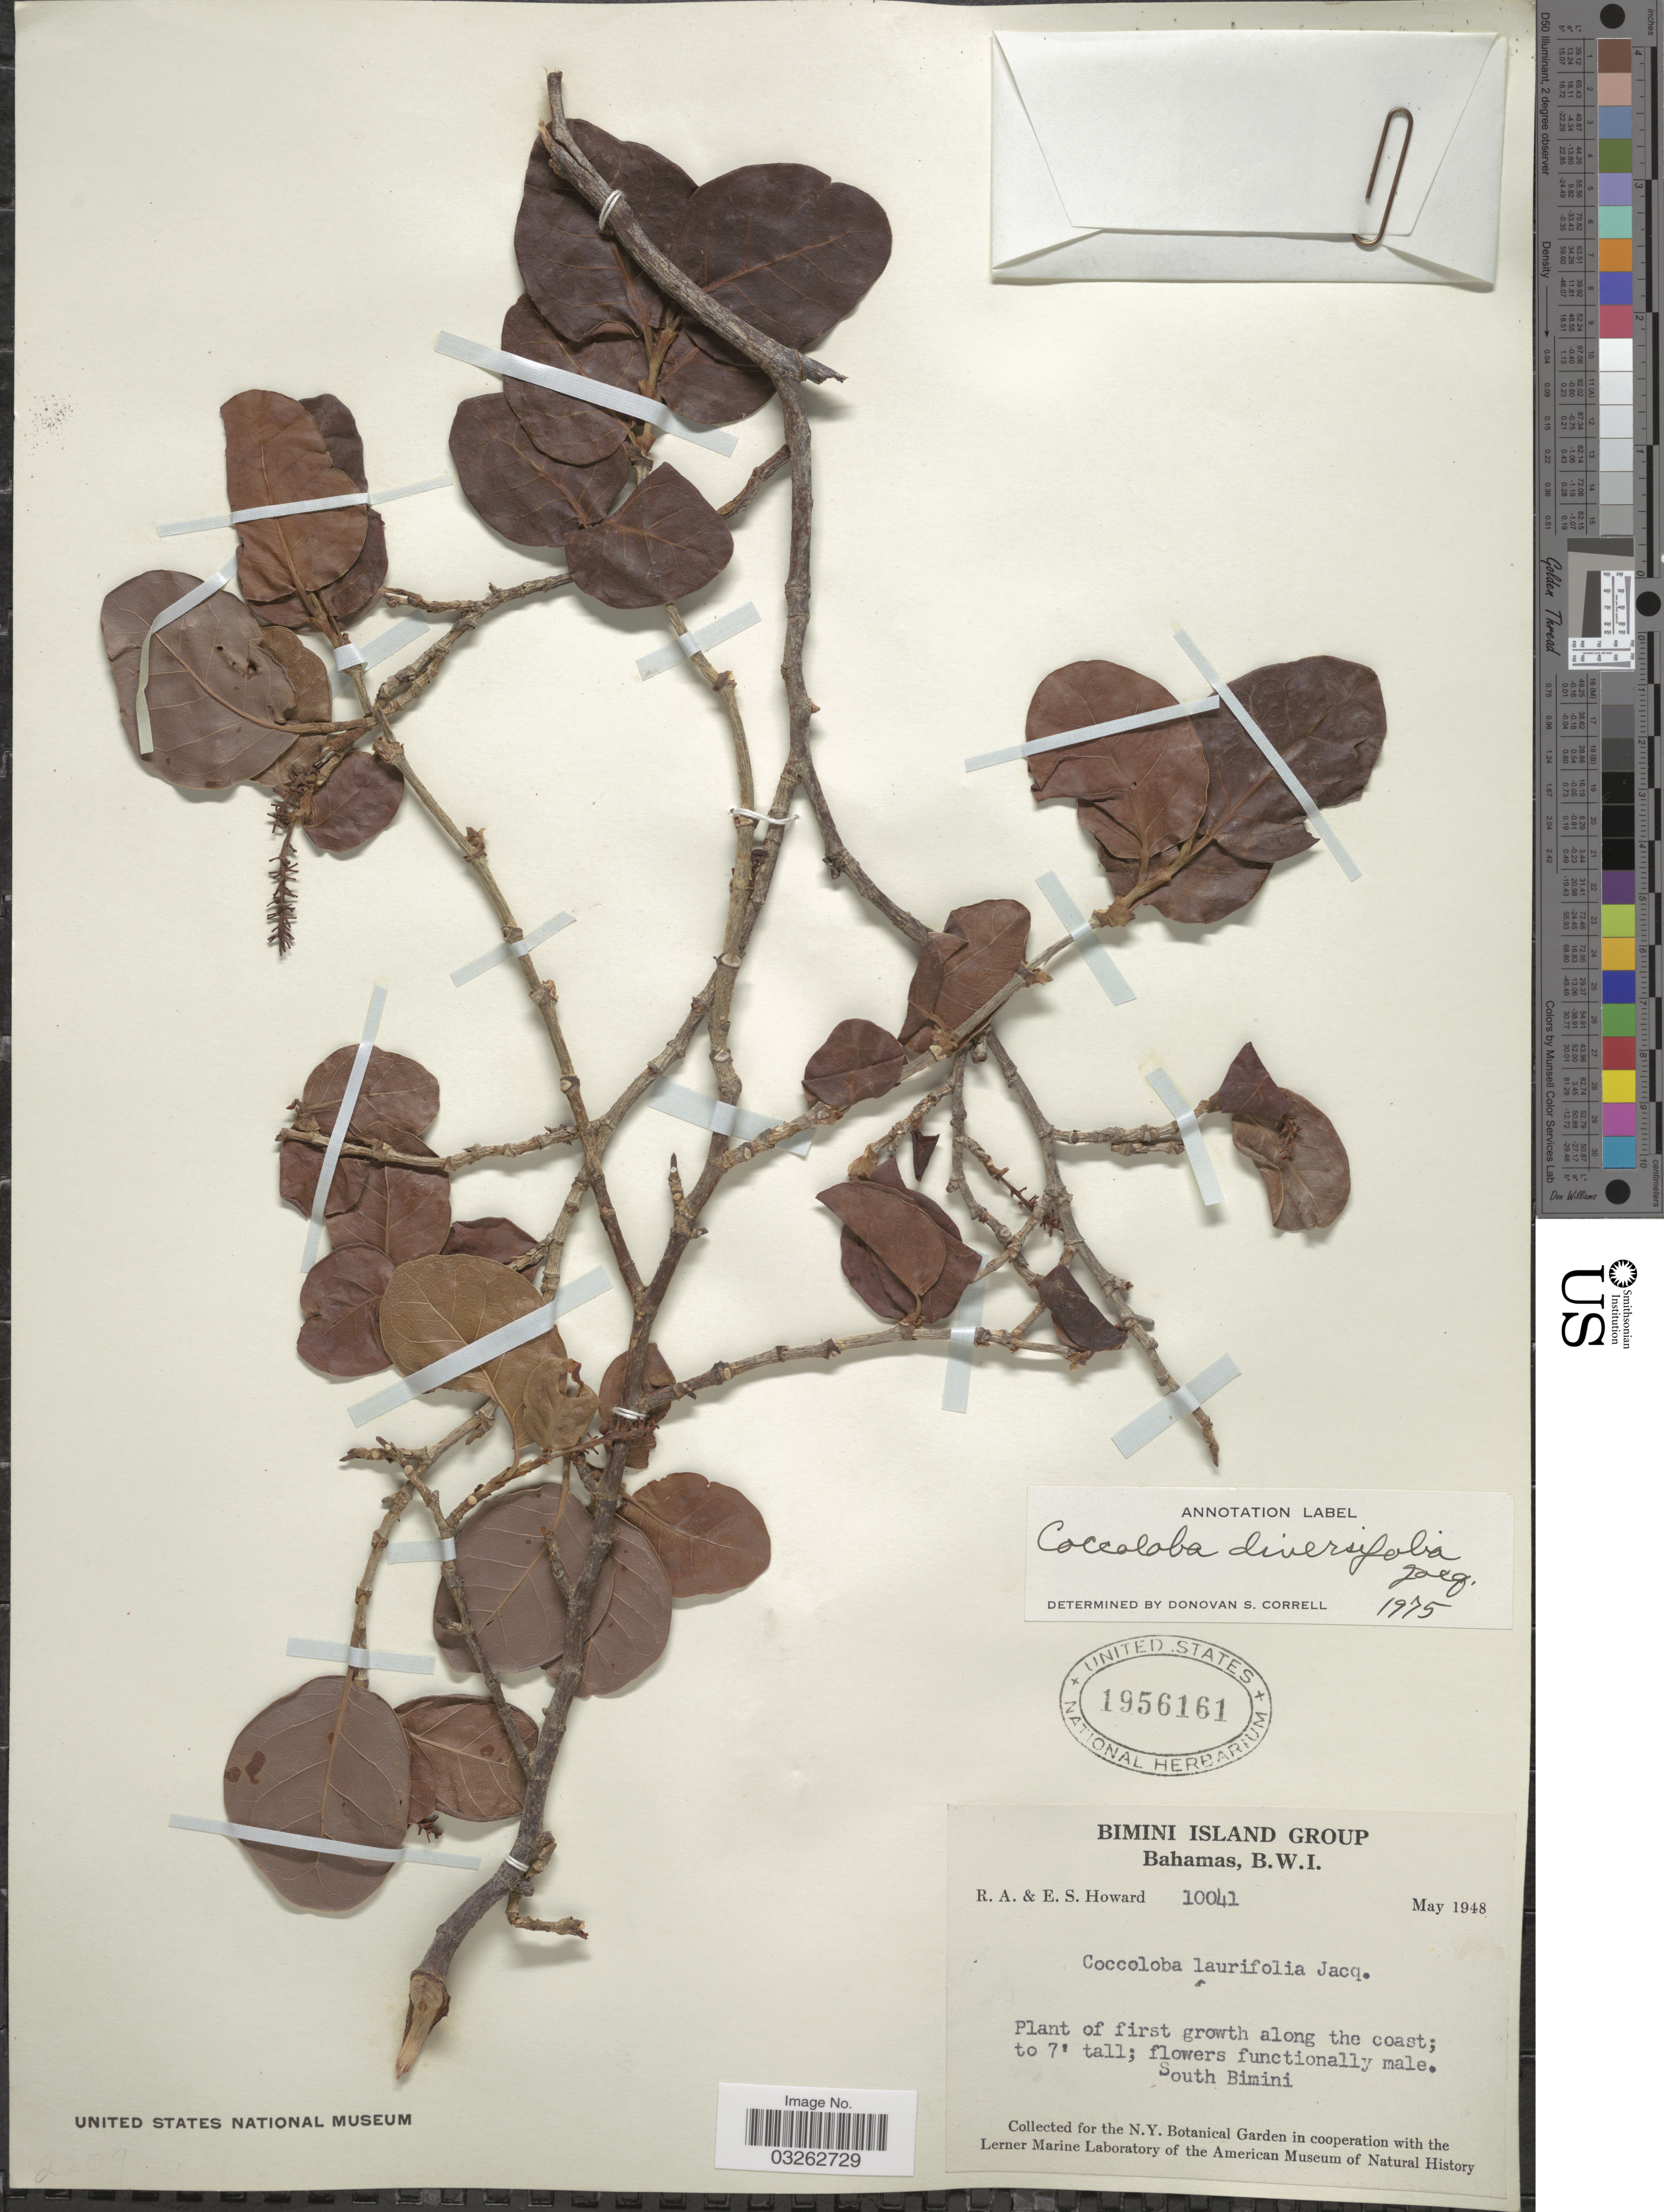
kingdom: Plantae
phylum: Tracheophyta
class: Magnoliopsida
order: Caryophyllales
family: Polygonaceae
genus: Coccoloba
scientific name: Coccoloba diversifolia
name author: Jacq.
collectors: R. A. Howard & E. S. Howard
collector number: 10041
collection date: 1948-05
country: Bahamas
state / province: Bimini and Cat Cay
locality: Bimini Island Group, B.W.I. South Bimini.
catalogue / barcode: US 1956161